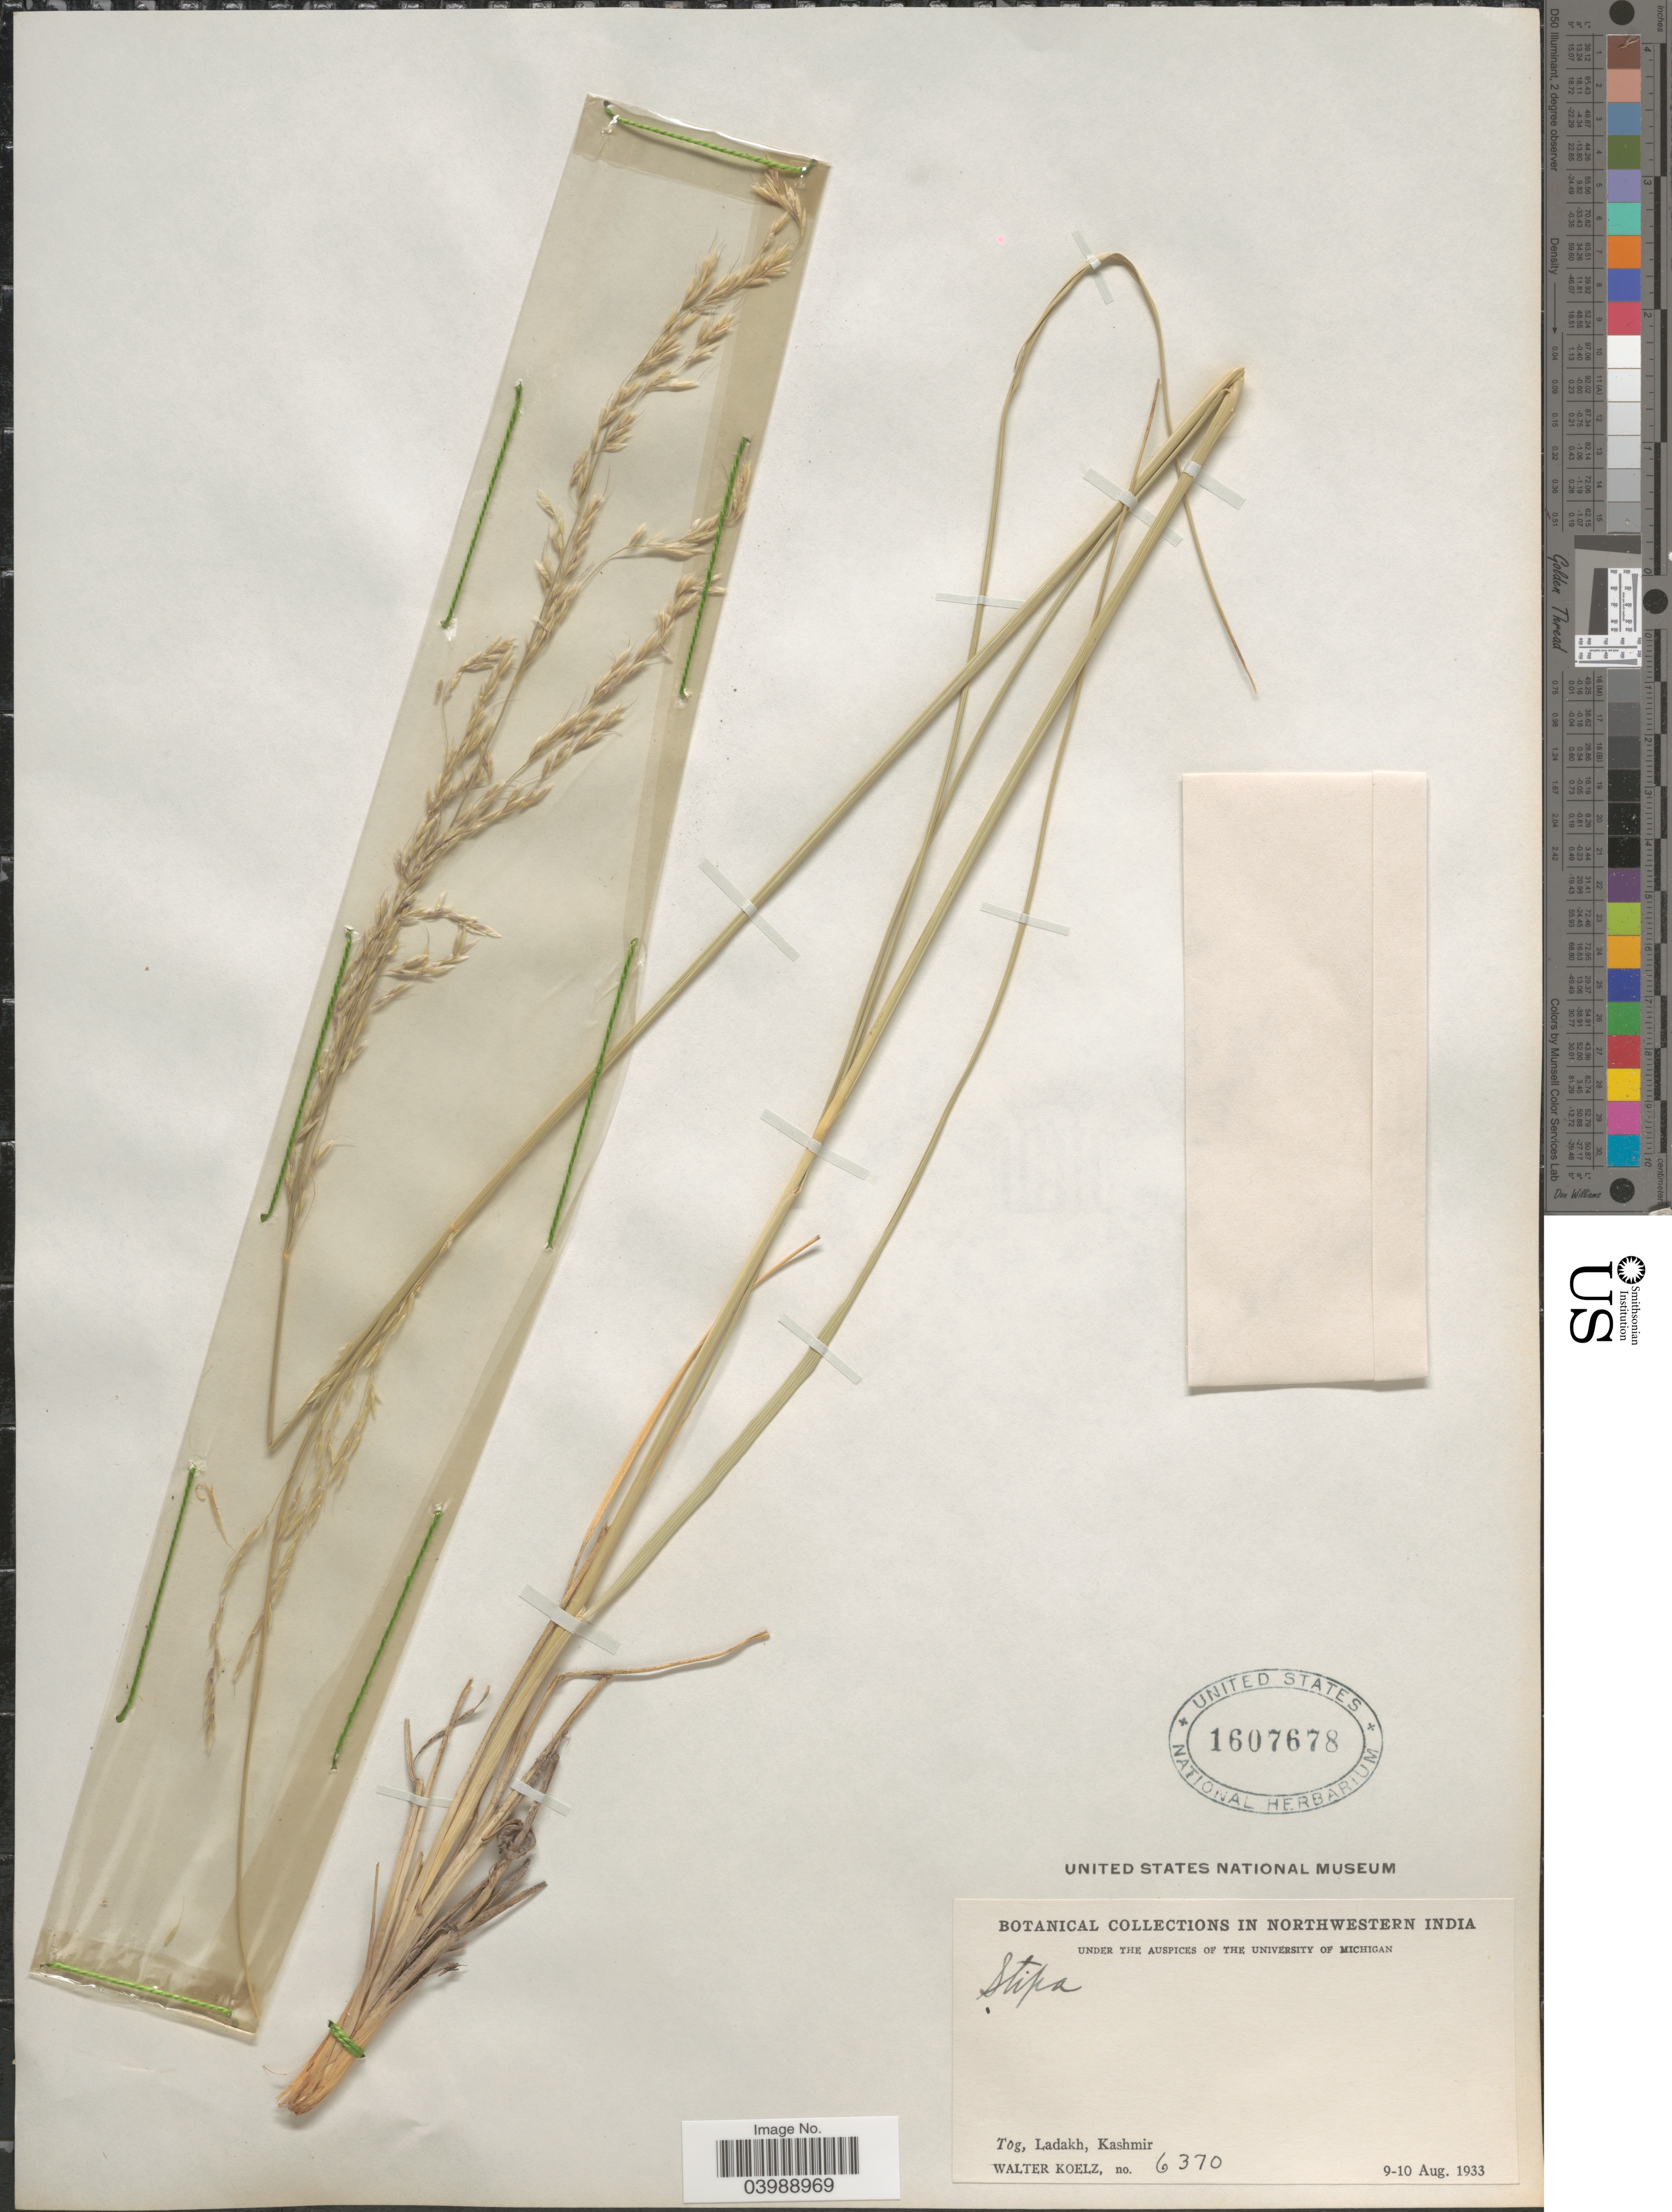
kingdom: Plantae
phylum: Tracheophyta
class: Liliopsida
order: Poales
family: Poaceae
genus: Achnatherum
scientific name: Achnatherum sp.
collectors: W. N. Koelz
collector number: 6370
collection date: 1933-08-09/1933-08-10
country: India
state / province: Jammu and Kashmir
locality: In northwestern India. Tog, Ladakh, Kashmir.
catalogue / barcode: US 1607678